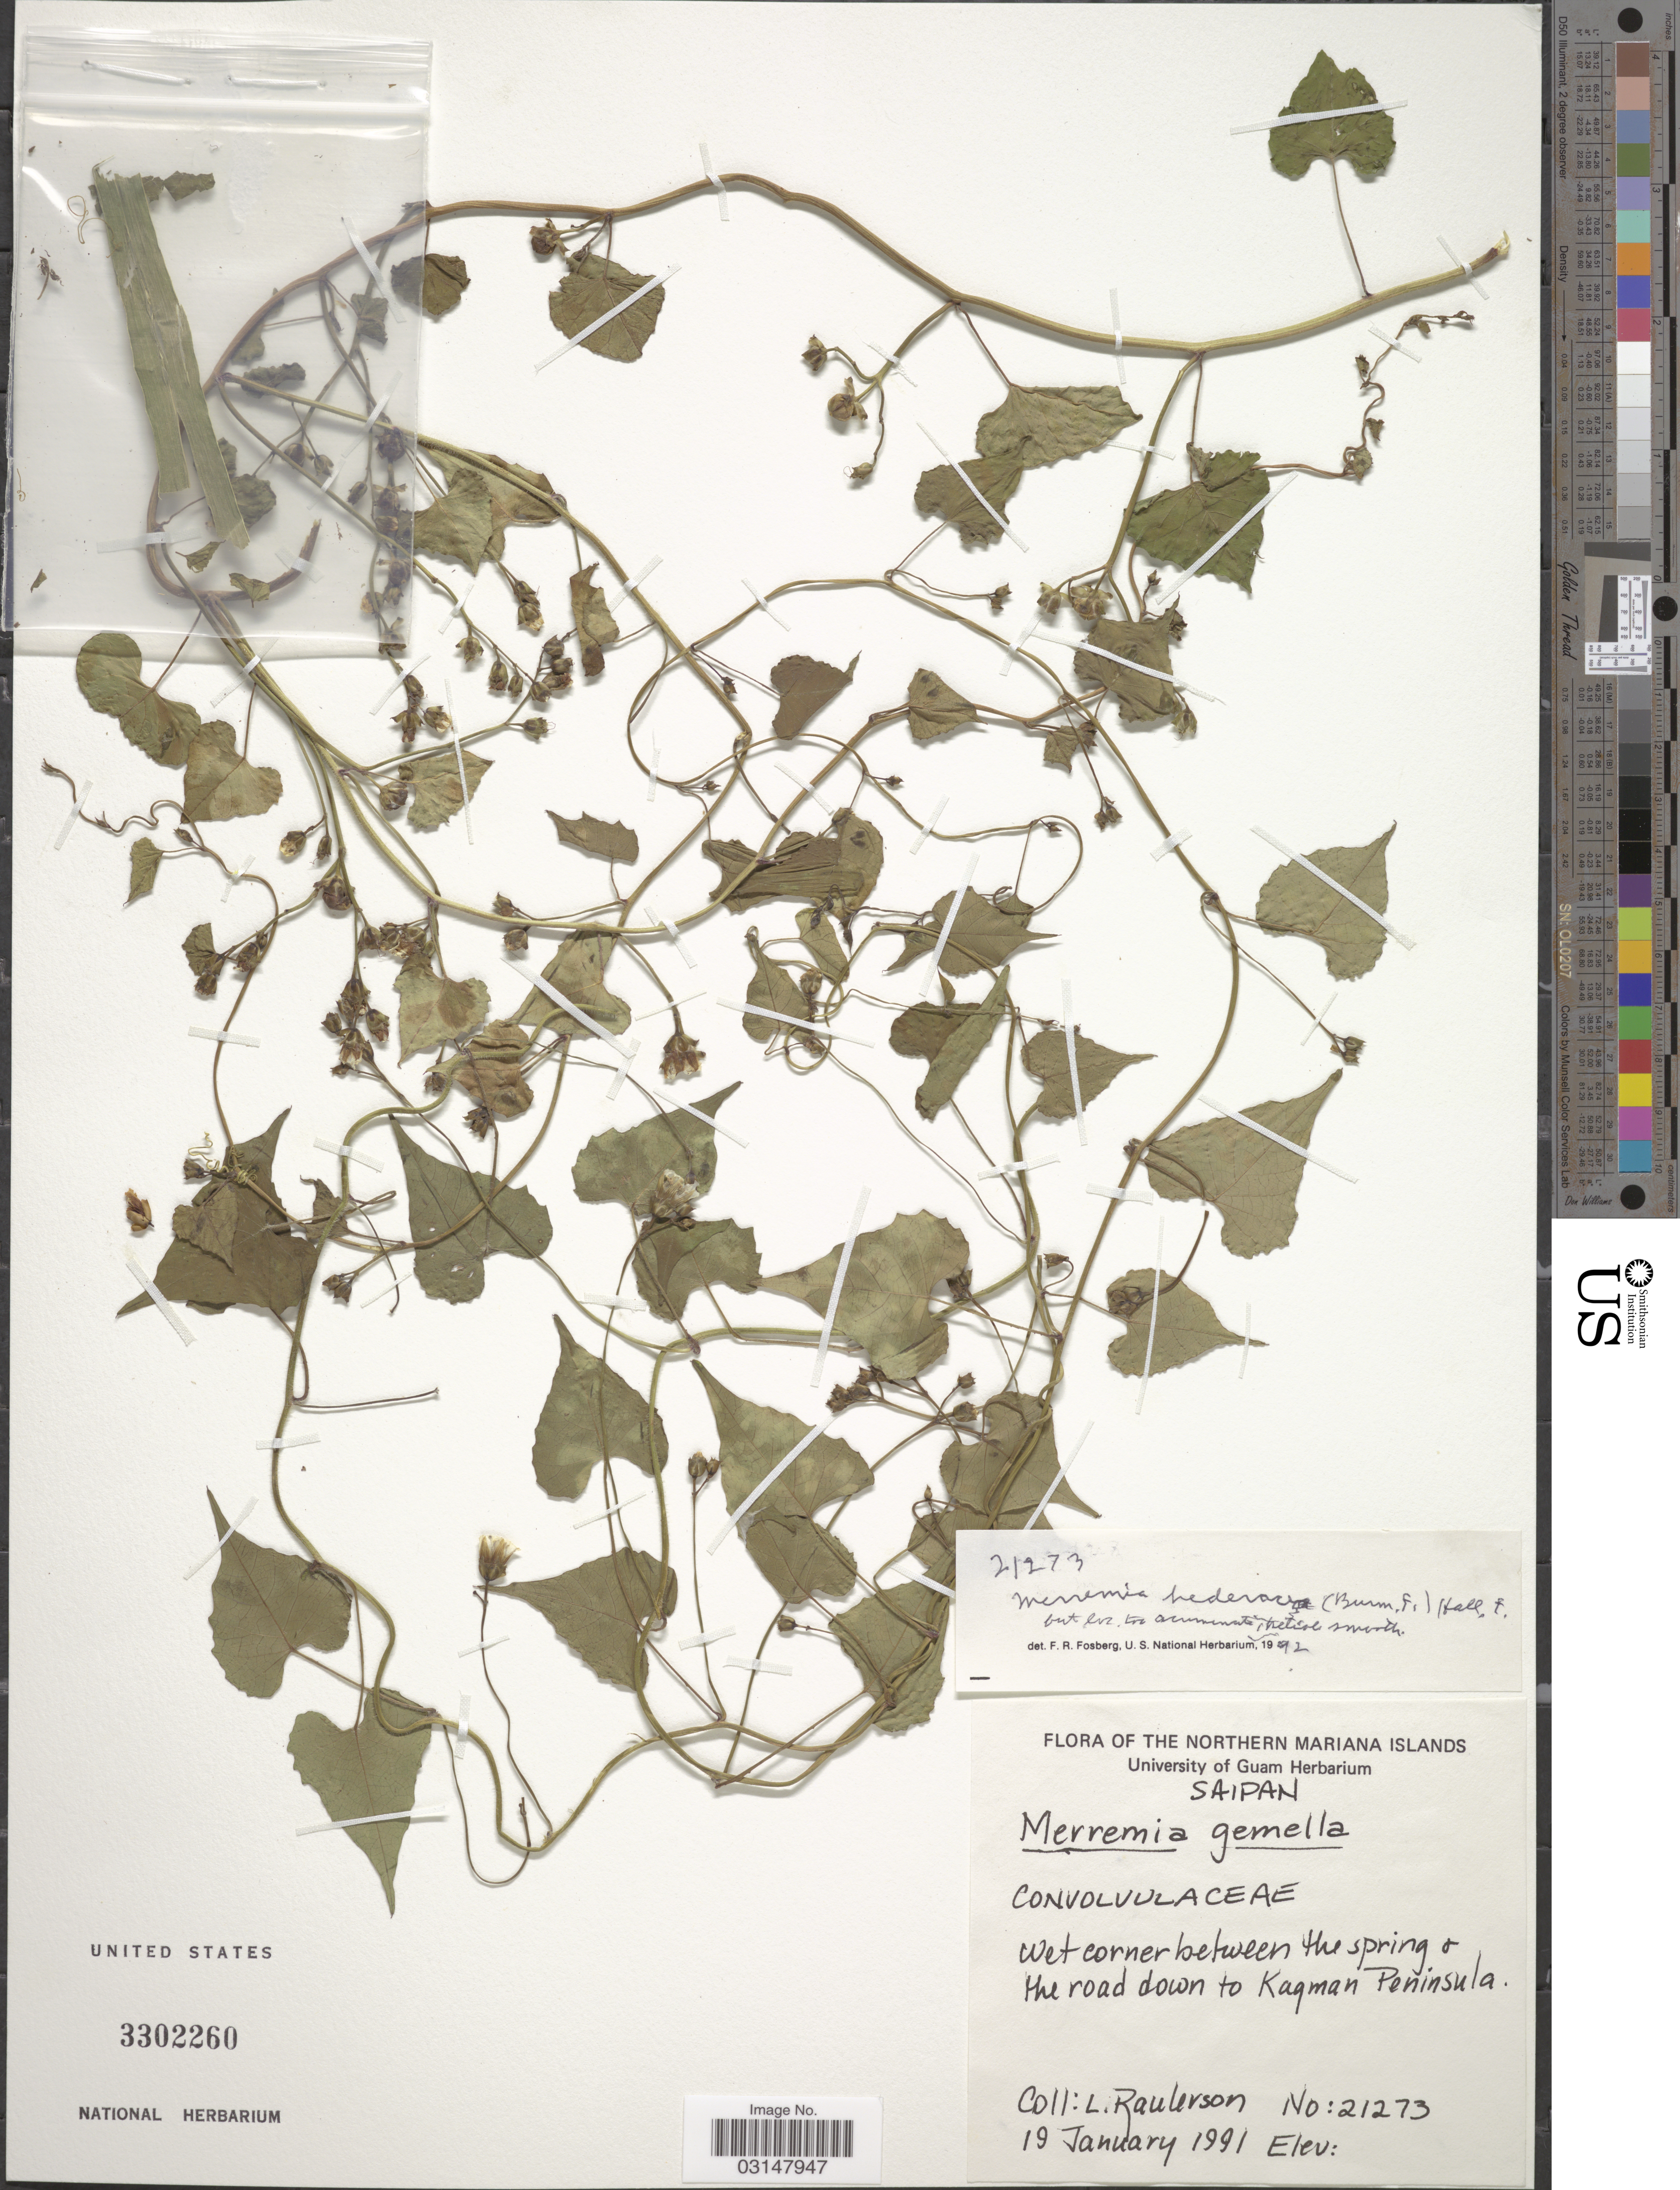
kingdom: Plantae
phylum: Tracheophyta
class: Magnoliopsida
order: Solanales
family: Convolvulaceae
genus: Merremia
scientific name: Merremia hederacea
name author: (Burm. f.) Hallier f.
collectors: L. Raulerson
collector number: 21273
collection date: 1991-01-19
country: Northern Mariana Islands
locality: Saipan. Wet corner between the spring & the road down to Kagman Peninsula.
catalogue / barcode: US 3302260